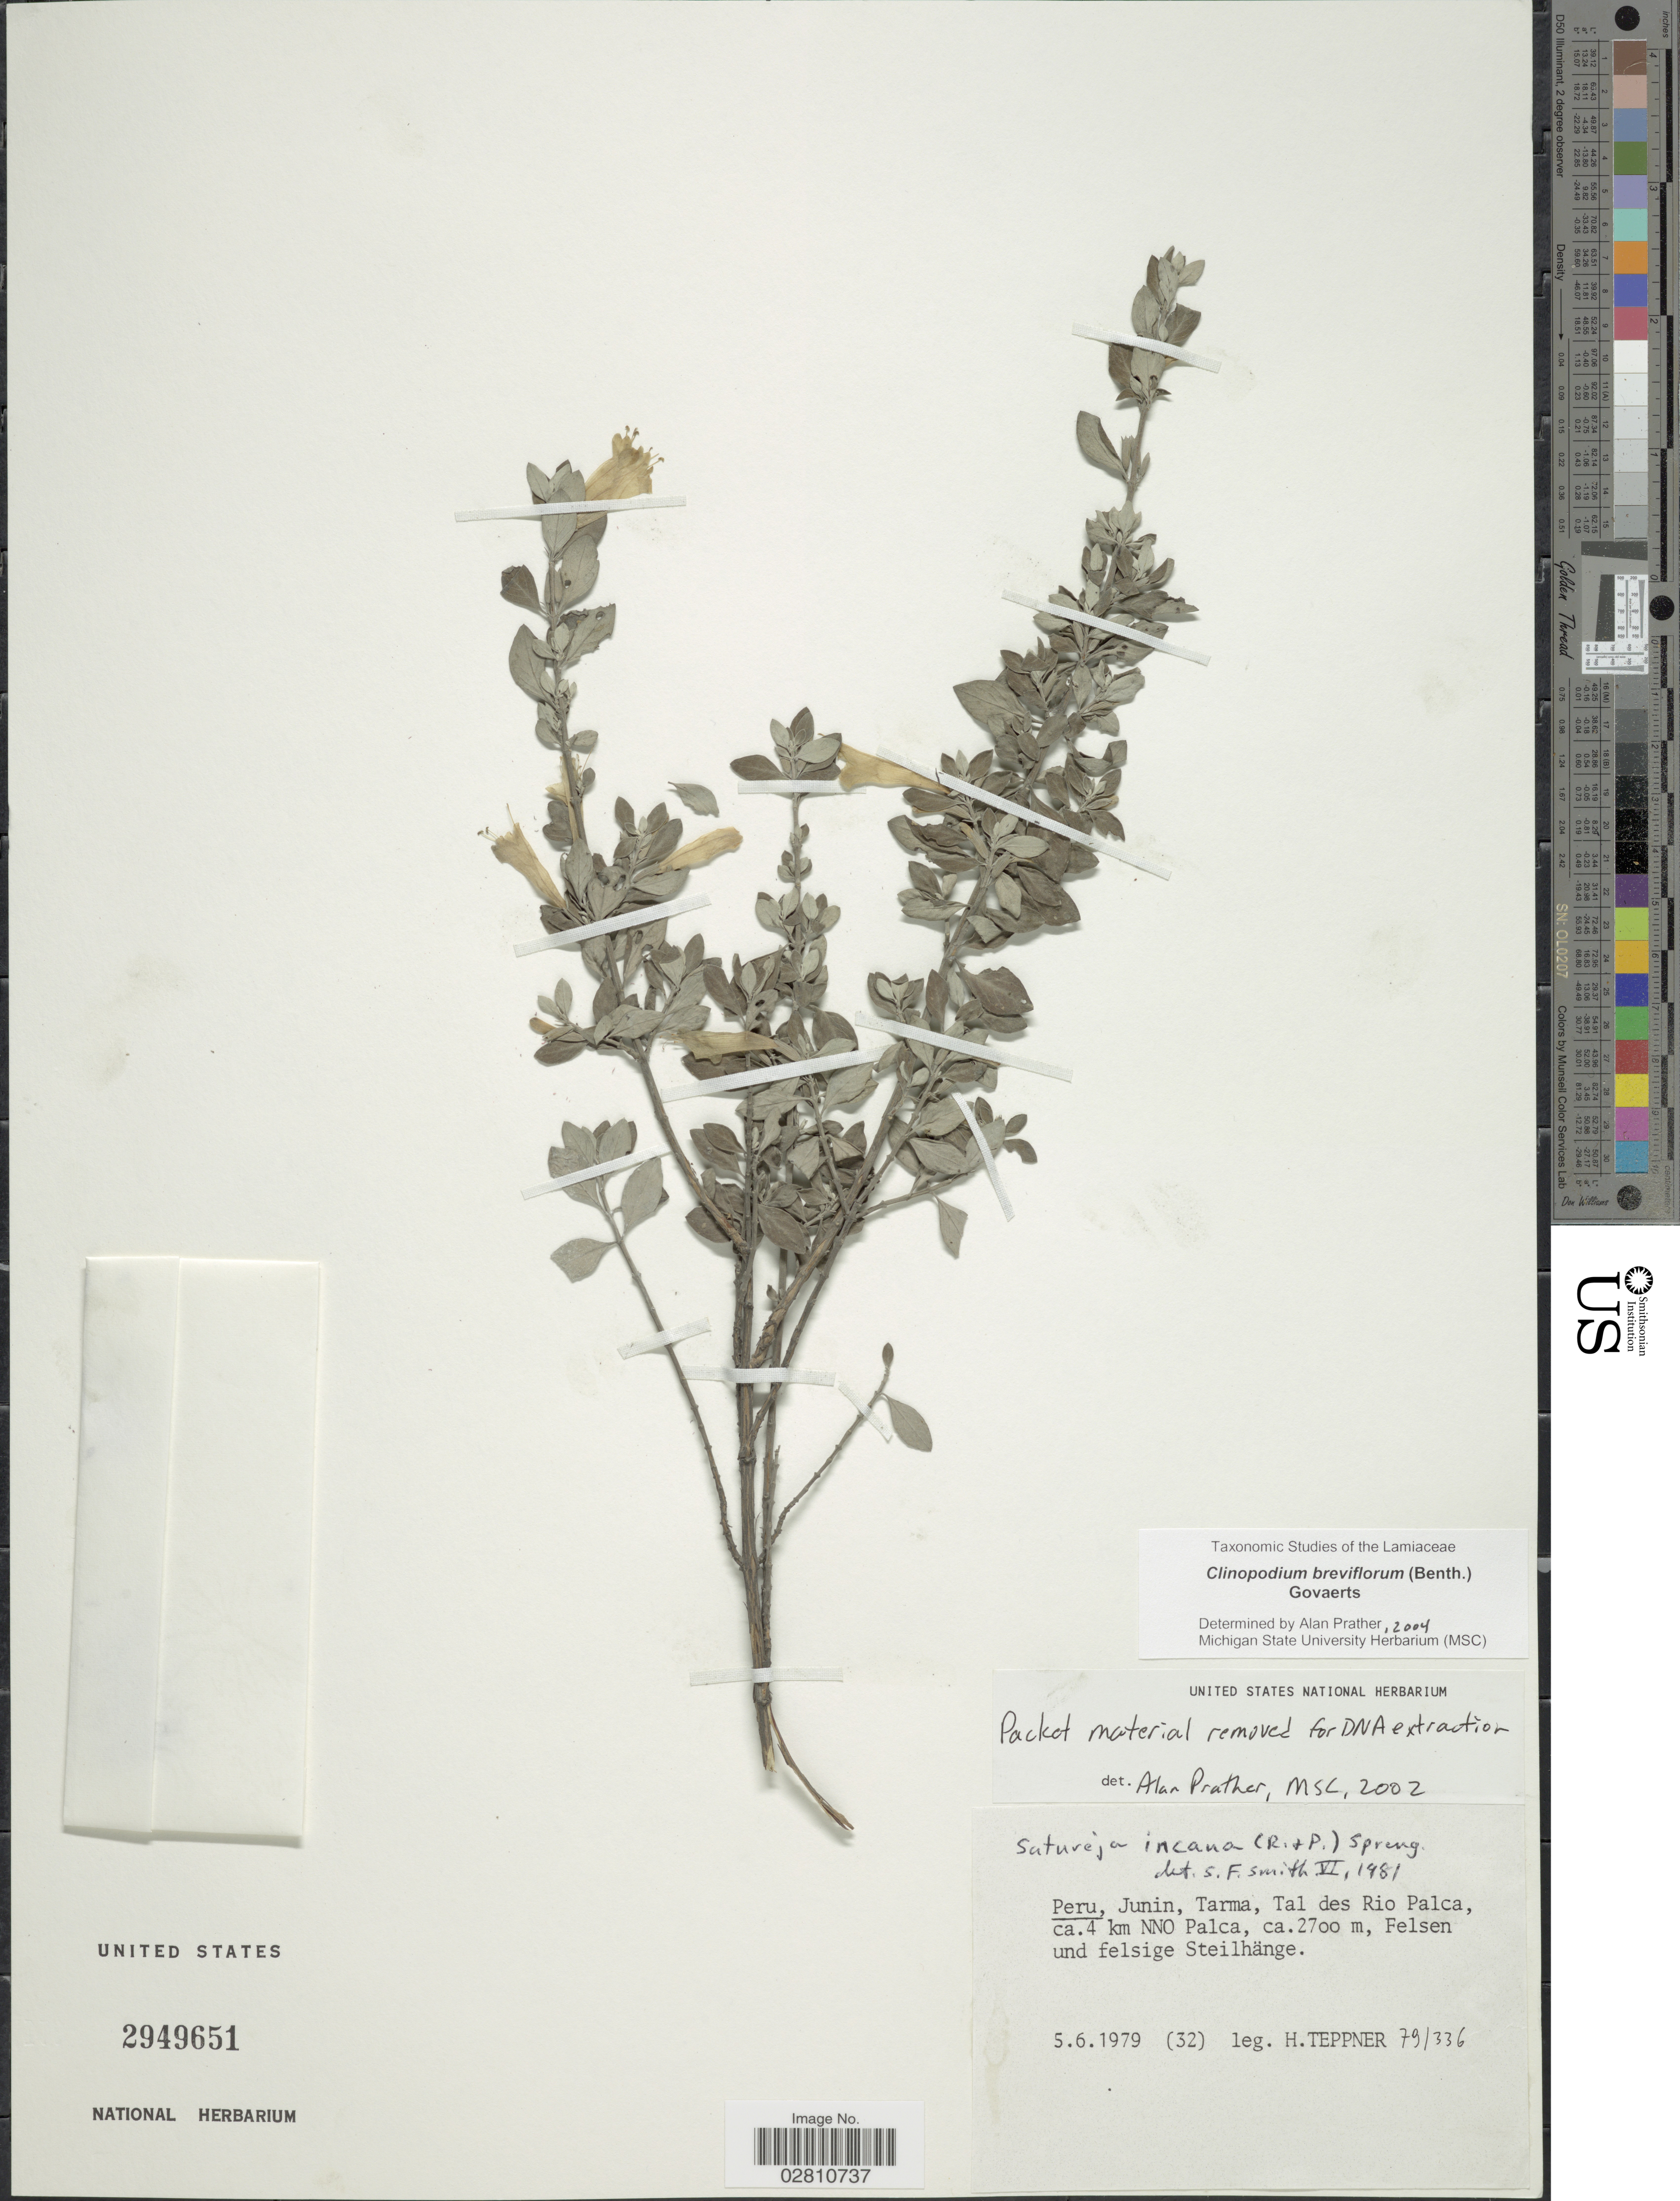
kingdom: Plantae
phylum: Tracheophyta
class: Magnoliopsida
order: Lamiales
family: Lamiaceae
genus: Clinopodium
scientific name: Clinopodium breviflorum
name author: (Benth.) Govaerts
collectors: H. Teppner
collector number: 79/336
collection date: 1979-06-05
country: Peru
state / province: Junín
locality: Peru, Junin, Tarma, Tal des Rio Palca, ca. 4 km NNO Palca.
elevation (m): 2700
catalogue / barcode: US 2949651